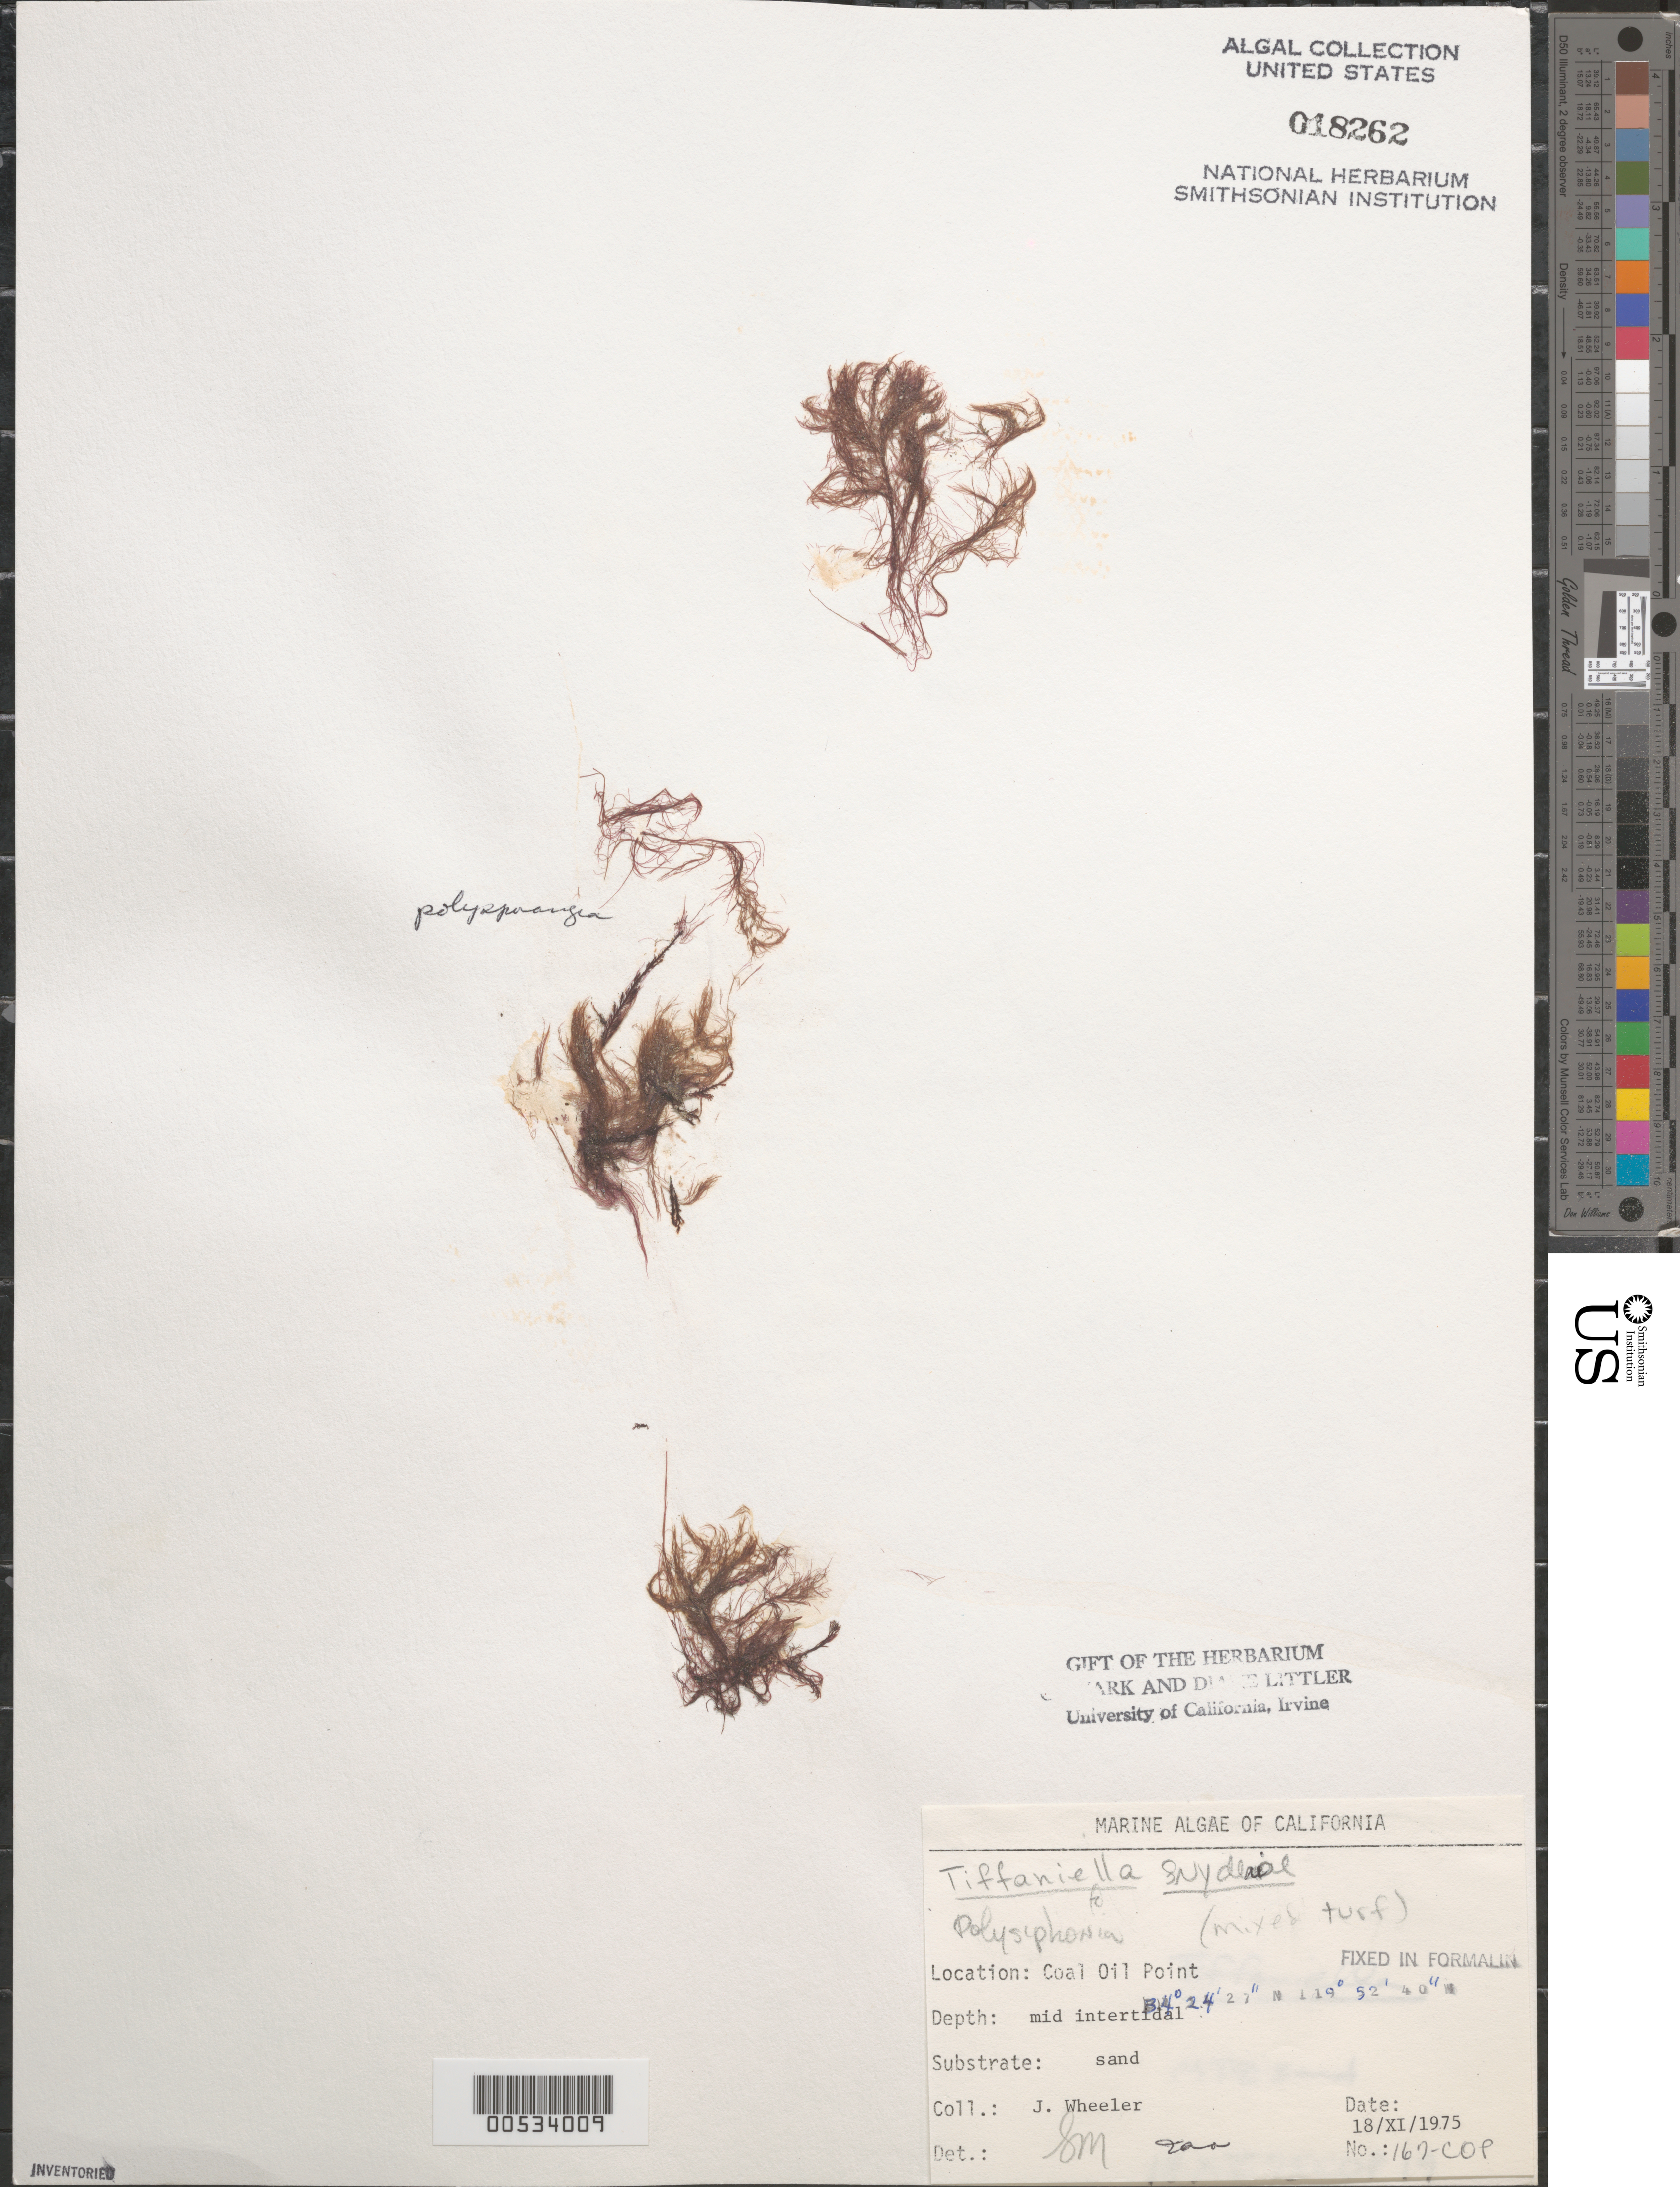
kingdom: Plantae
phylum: Rhodophyta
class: Florideophyceae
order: Ceramiales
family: Wrangeliaceae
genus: Tiffaniella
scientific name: Tiffaniella snyderae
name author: (Farl.) I.A. Abbott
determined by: Murray, S. N.; Abbott, I. A.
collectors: J. L. Wheeler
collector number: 167-cop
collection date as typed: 18 Nov 1975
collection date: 1975-11-18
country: United States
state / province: California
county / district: Santa Barbara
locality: Coal Oil Point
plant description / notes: BLM-SOCALBIGHT Rocky Intertidal Survey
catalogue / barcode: US 18262